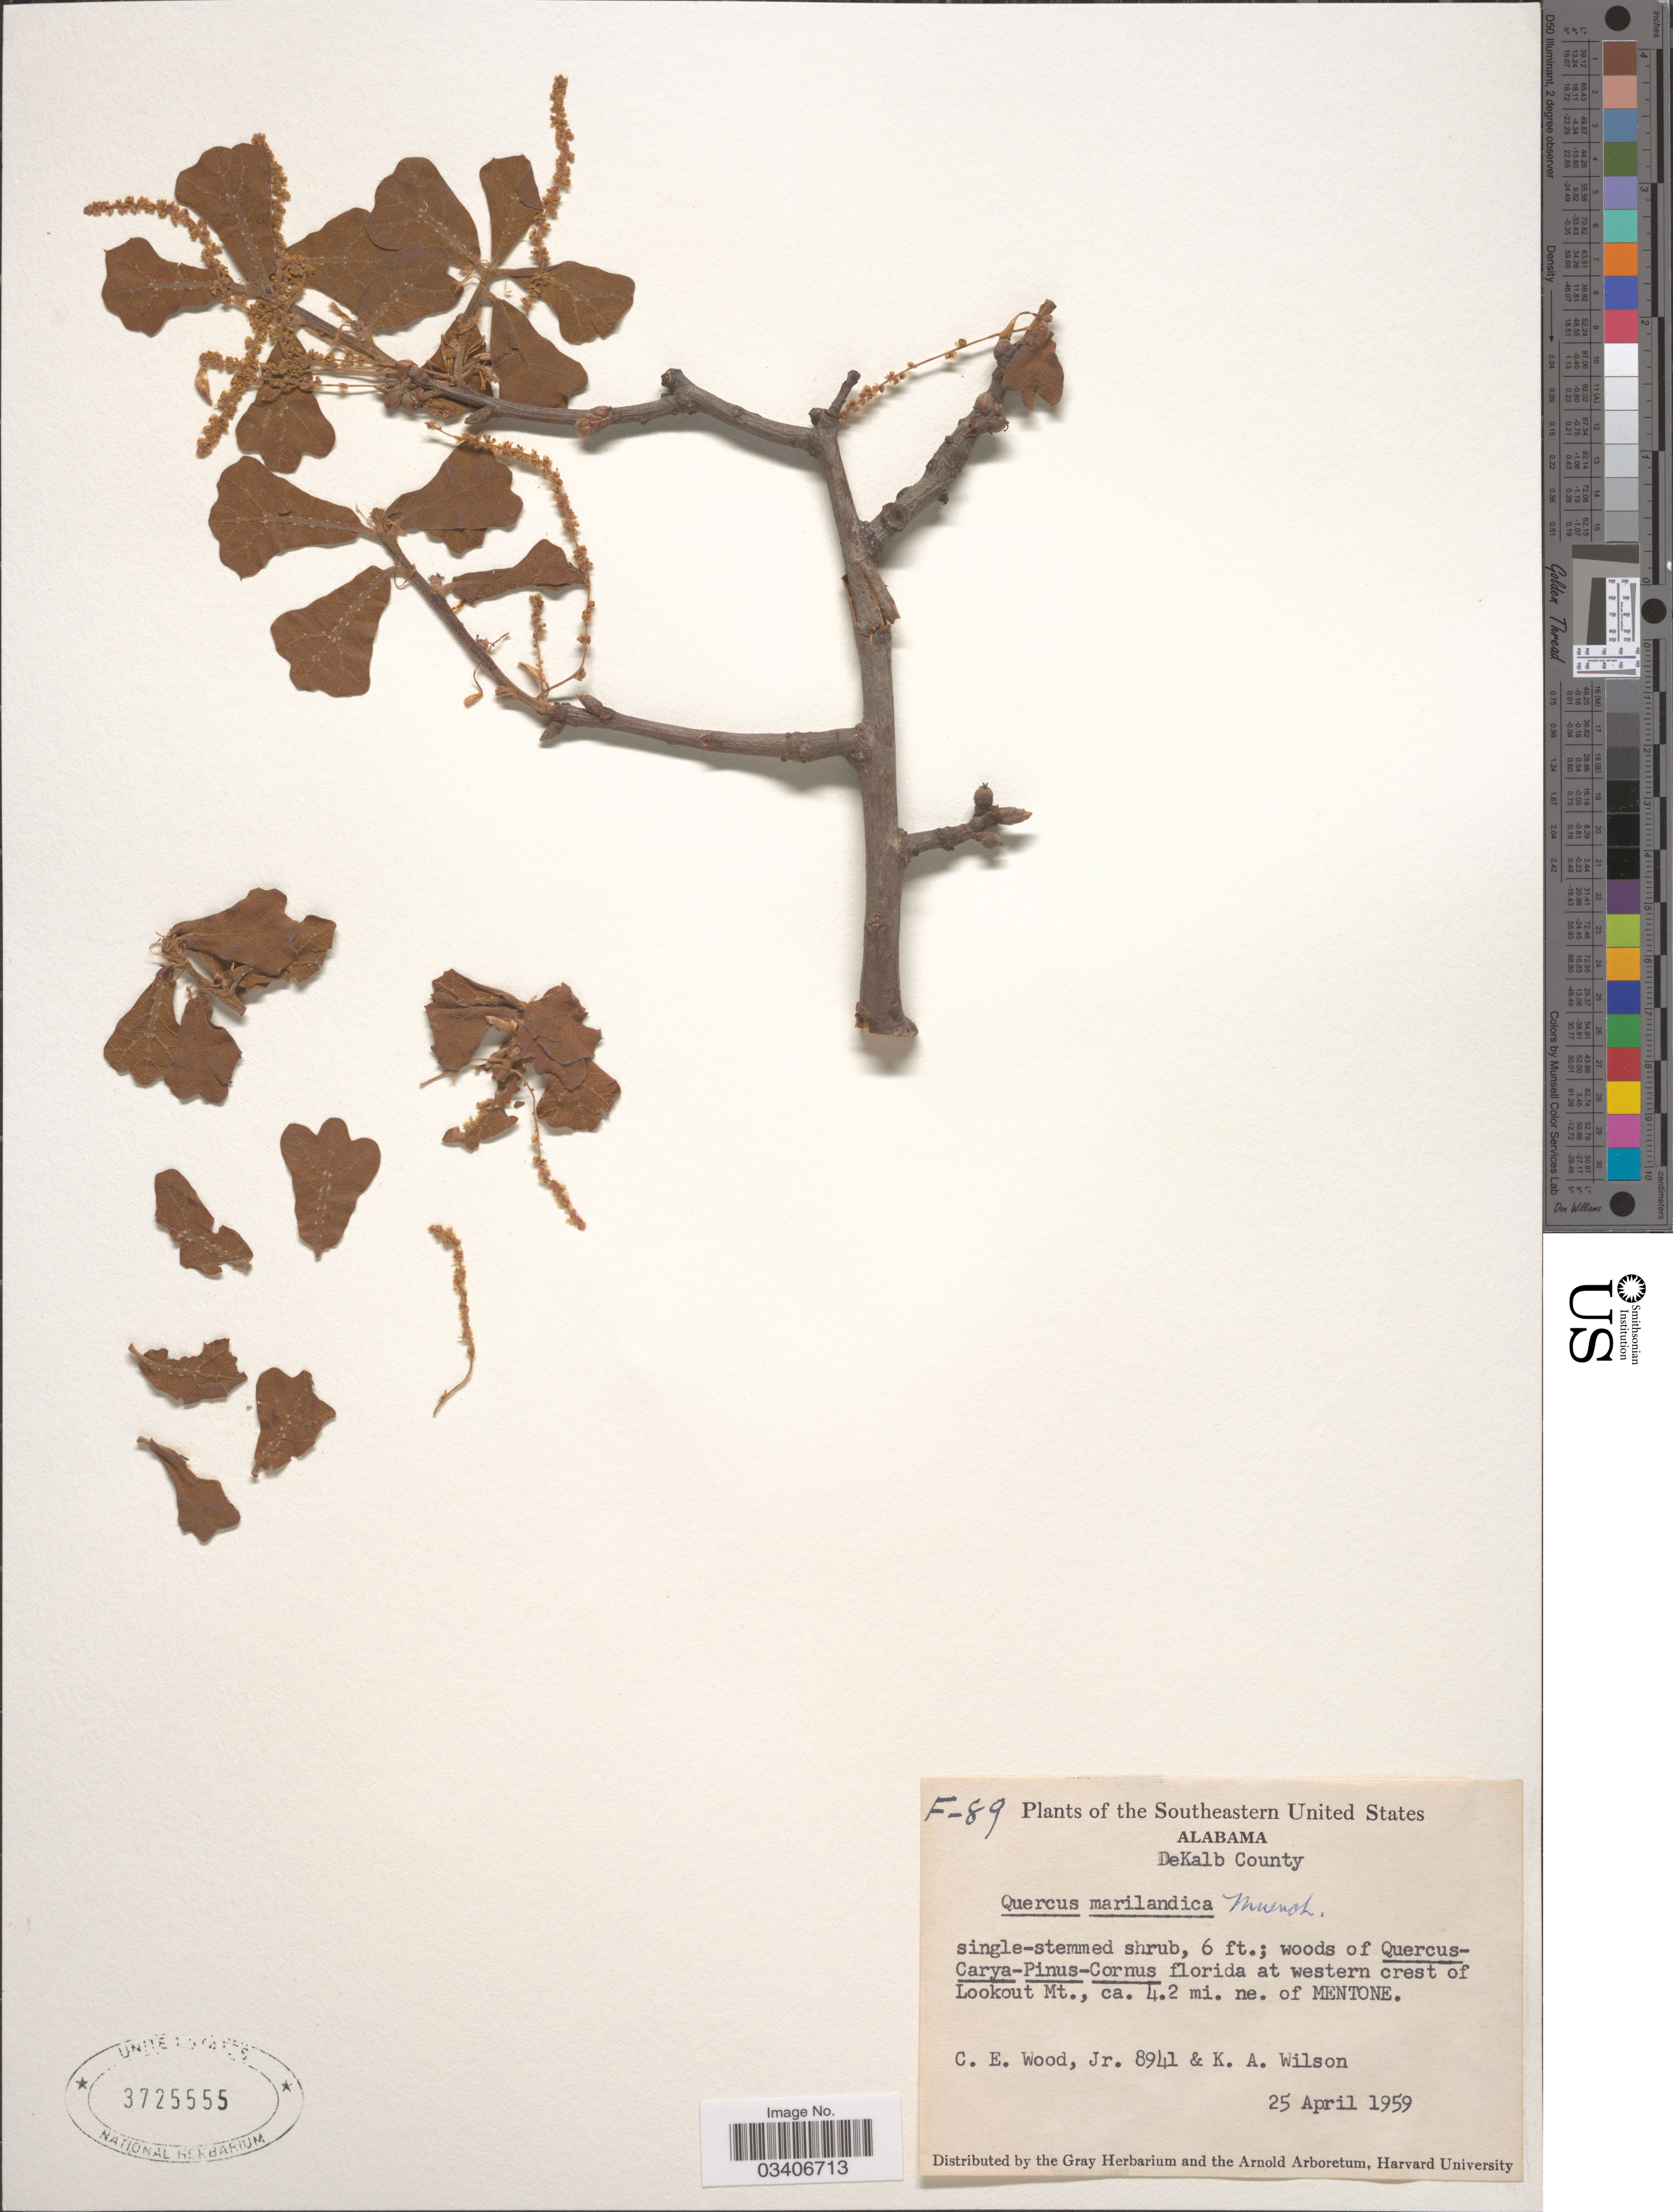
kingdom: Plantae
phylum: Tracheophyta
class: Magnoliopsida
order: Fagales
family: Fagaceae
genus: Quercus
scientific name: Quercus marilandica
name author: (L.) Münchh.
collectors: C. Wood & K. A. Wilson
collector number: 8941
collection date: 1959-04-25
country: United States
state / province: Alabama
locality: DeKalb County. Florida at western crest of Lookout Mt., ca. 4.2 mi. ne. of Mentone.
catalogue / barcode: US 3725555